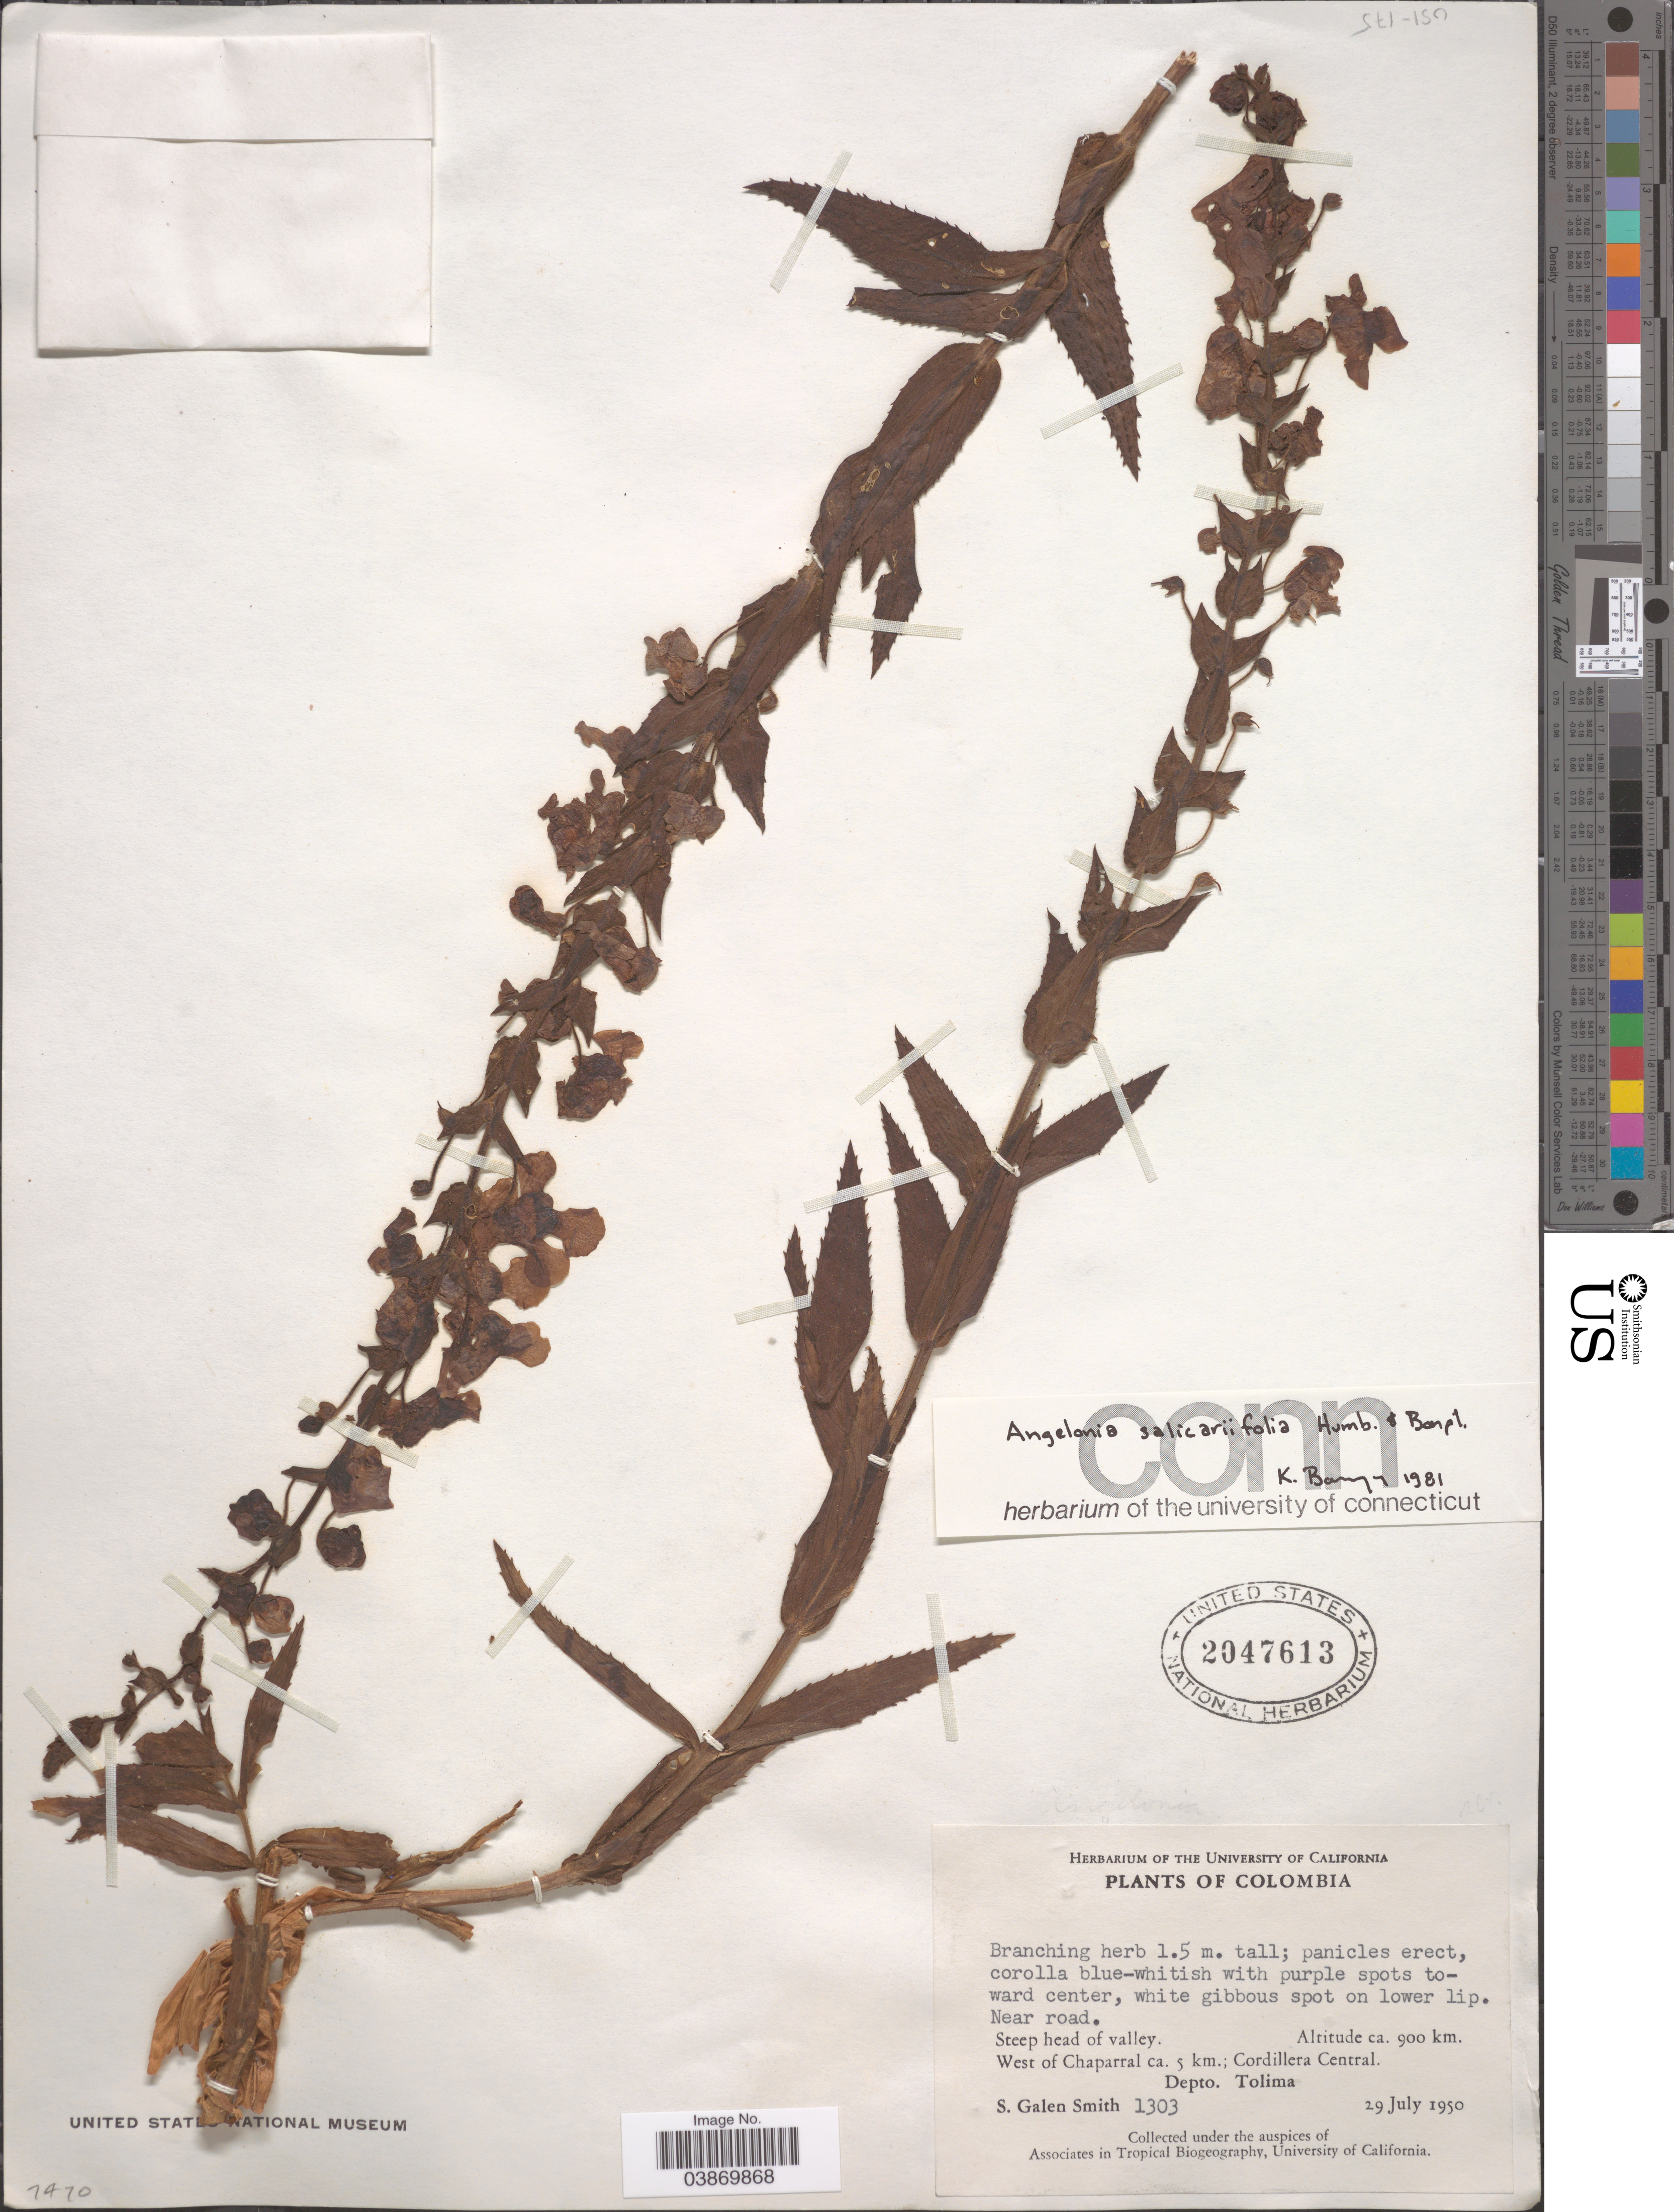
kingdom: Plantae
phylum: Tracheophyta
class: Magnoliopsida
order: Lamiales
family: Plantaginaceae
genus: Angelonia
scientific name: Angelonia salicariifolia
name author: Bonpl.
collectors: S. G. Smith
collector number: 1303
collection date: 1950-07-29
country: Colombia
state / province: Tolima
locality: West of Chaparral ca. 5 km.; Cordillera Central. Depto. Tolima.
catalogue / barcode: US 2047613